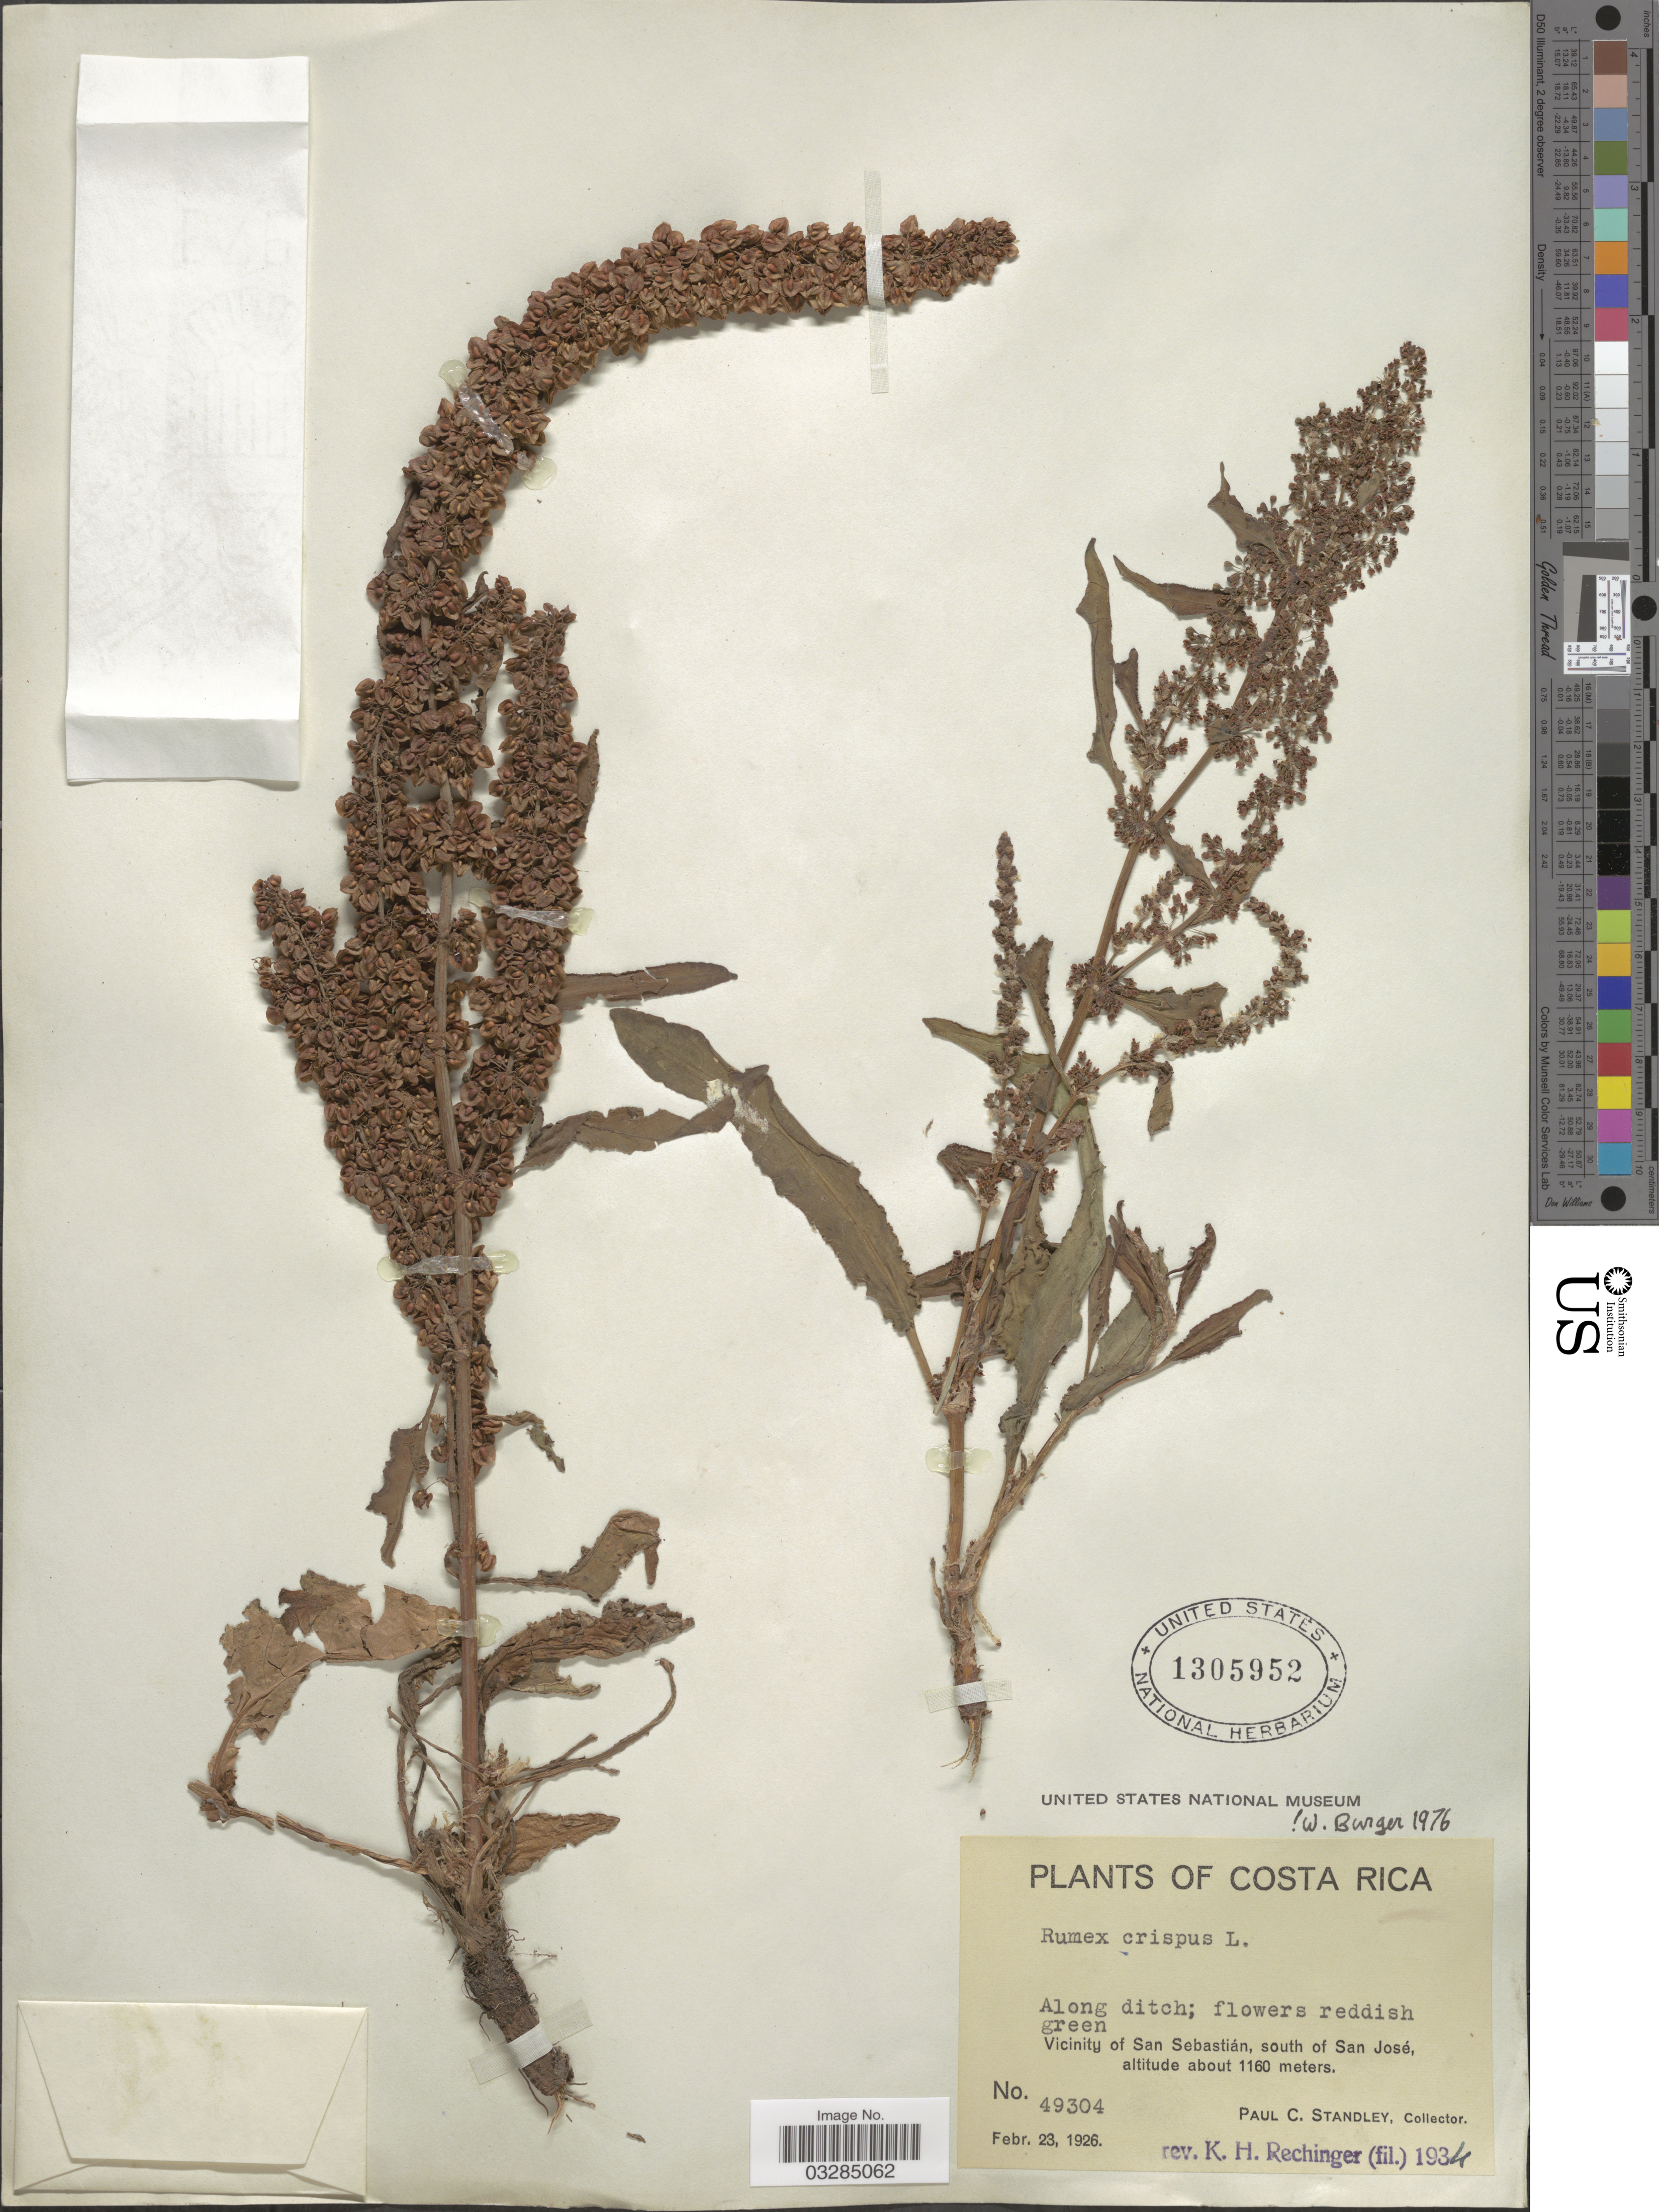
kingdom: Plantae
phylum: Tracheophyta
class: Magnoliopsida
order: Caryophyllales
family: Polygonaceae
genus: Rumex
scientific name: Rumex crispus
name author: L.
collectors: P. C. Standley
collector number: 49304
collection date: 1926-02-23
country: Costa Rica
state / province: San José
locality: Vicinity of San Sebastián, south of San José.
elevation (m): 1160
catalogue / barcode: US 1305952